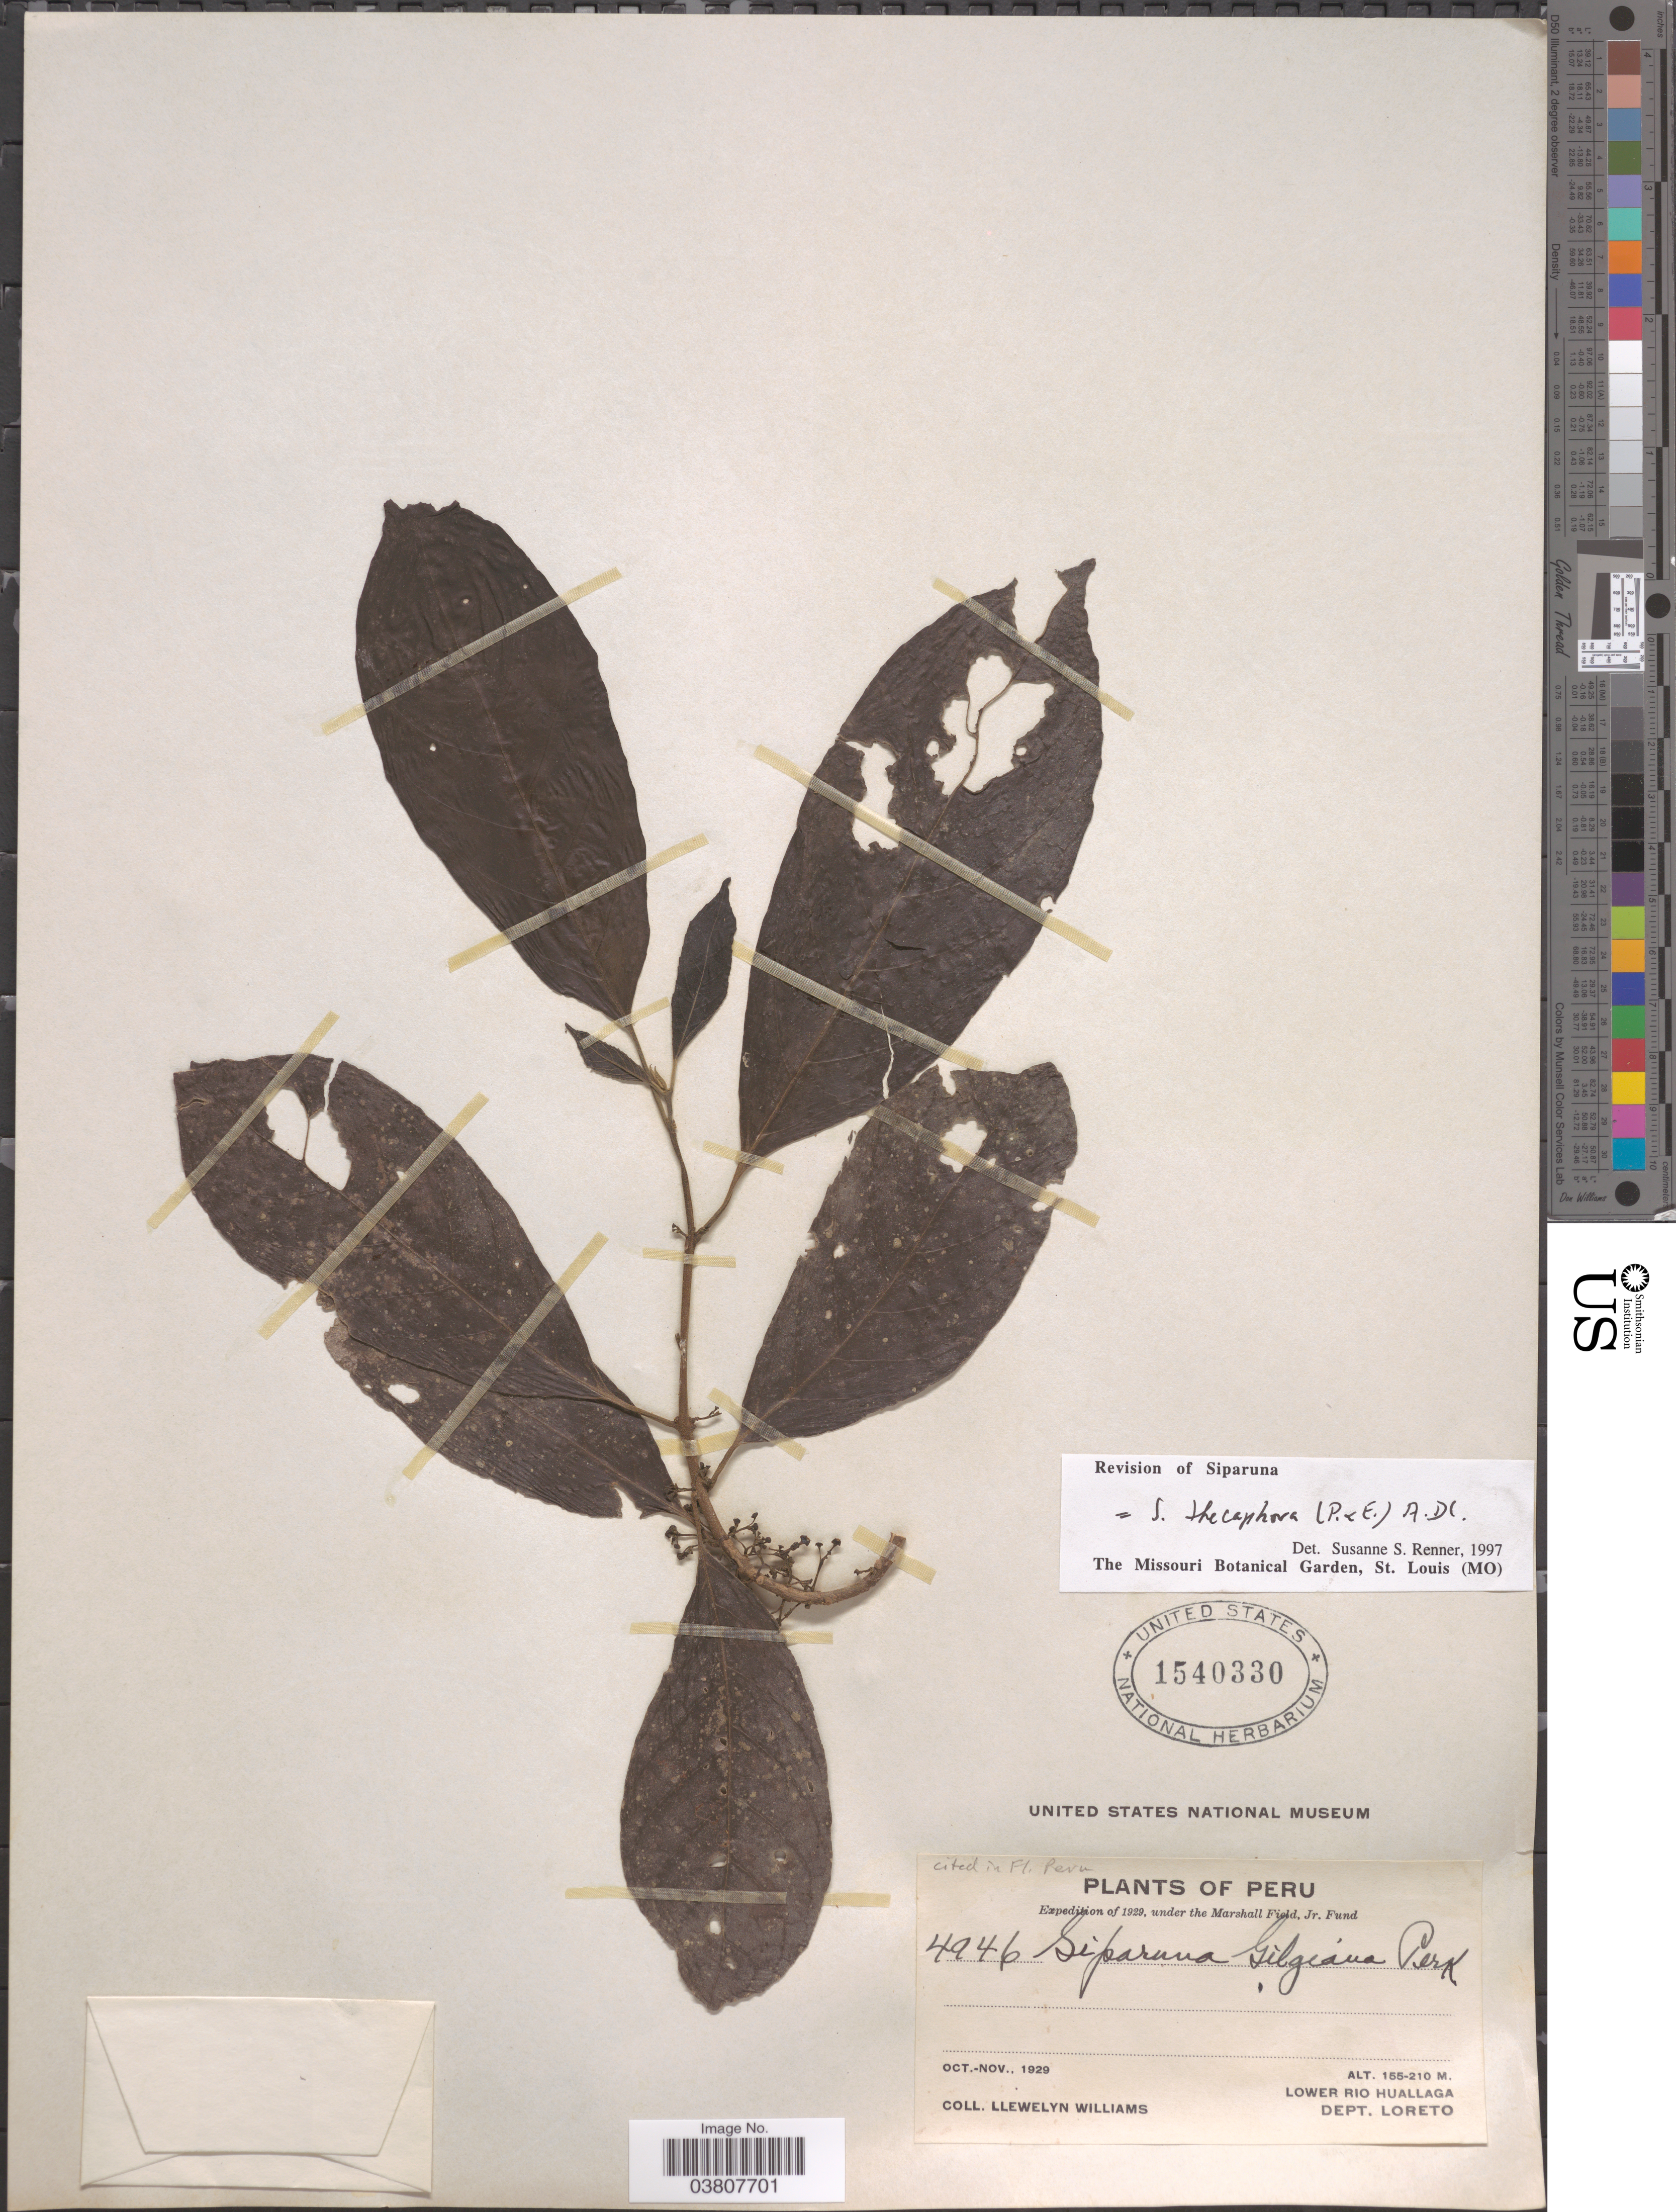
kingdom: Plantae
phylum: Tracheophyta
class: Magnoliopsida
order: Laurales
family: Siparunaceae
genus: Siparuna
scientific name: Siparuna thecaphora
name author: (Poepp. & Endl.) A. DC.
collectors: Ll. Williams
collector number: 4946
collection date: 1929-10/1929-11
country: Peru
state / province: Loreto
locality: Lower Rio Huallaga. Dept. Loreto.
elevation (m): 155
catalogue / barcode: US 1540330